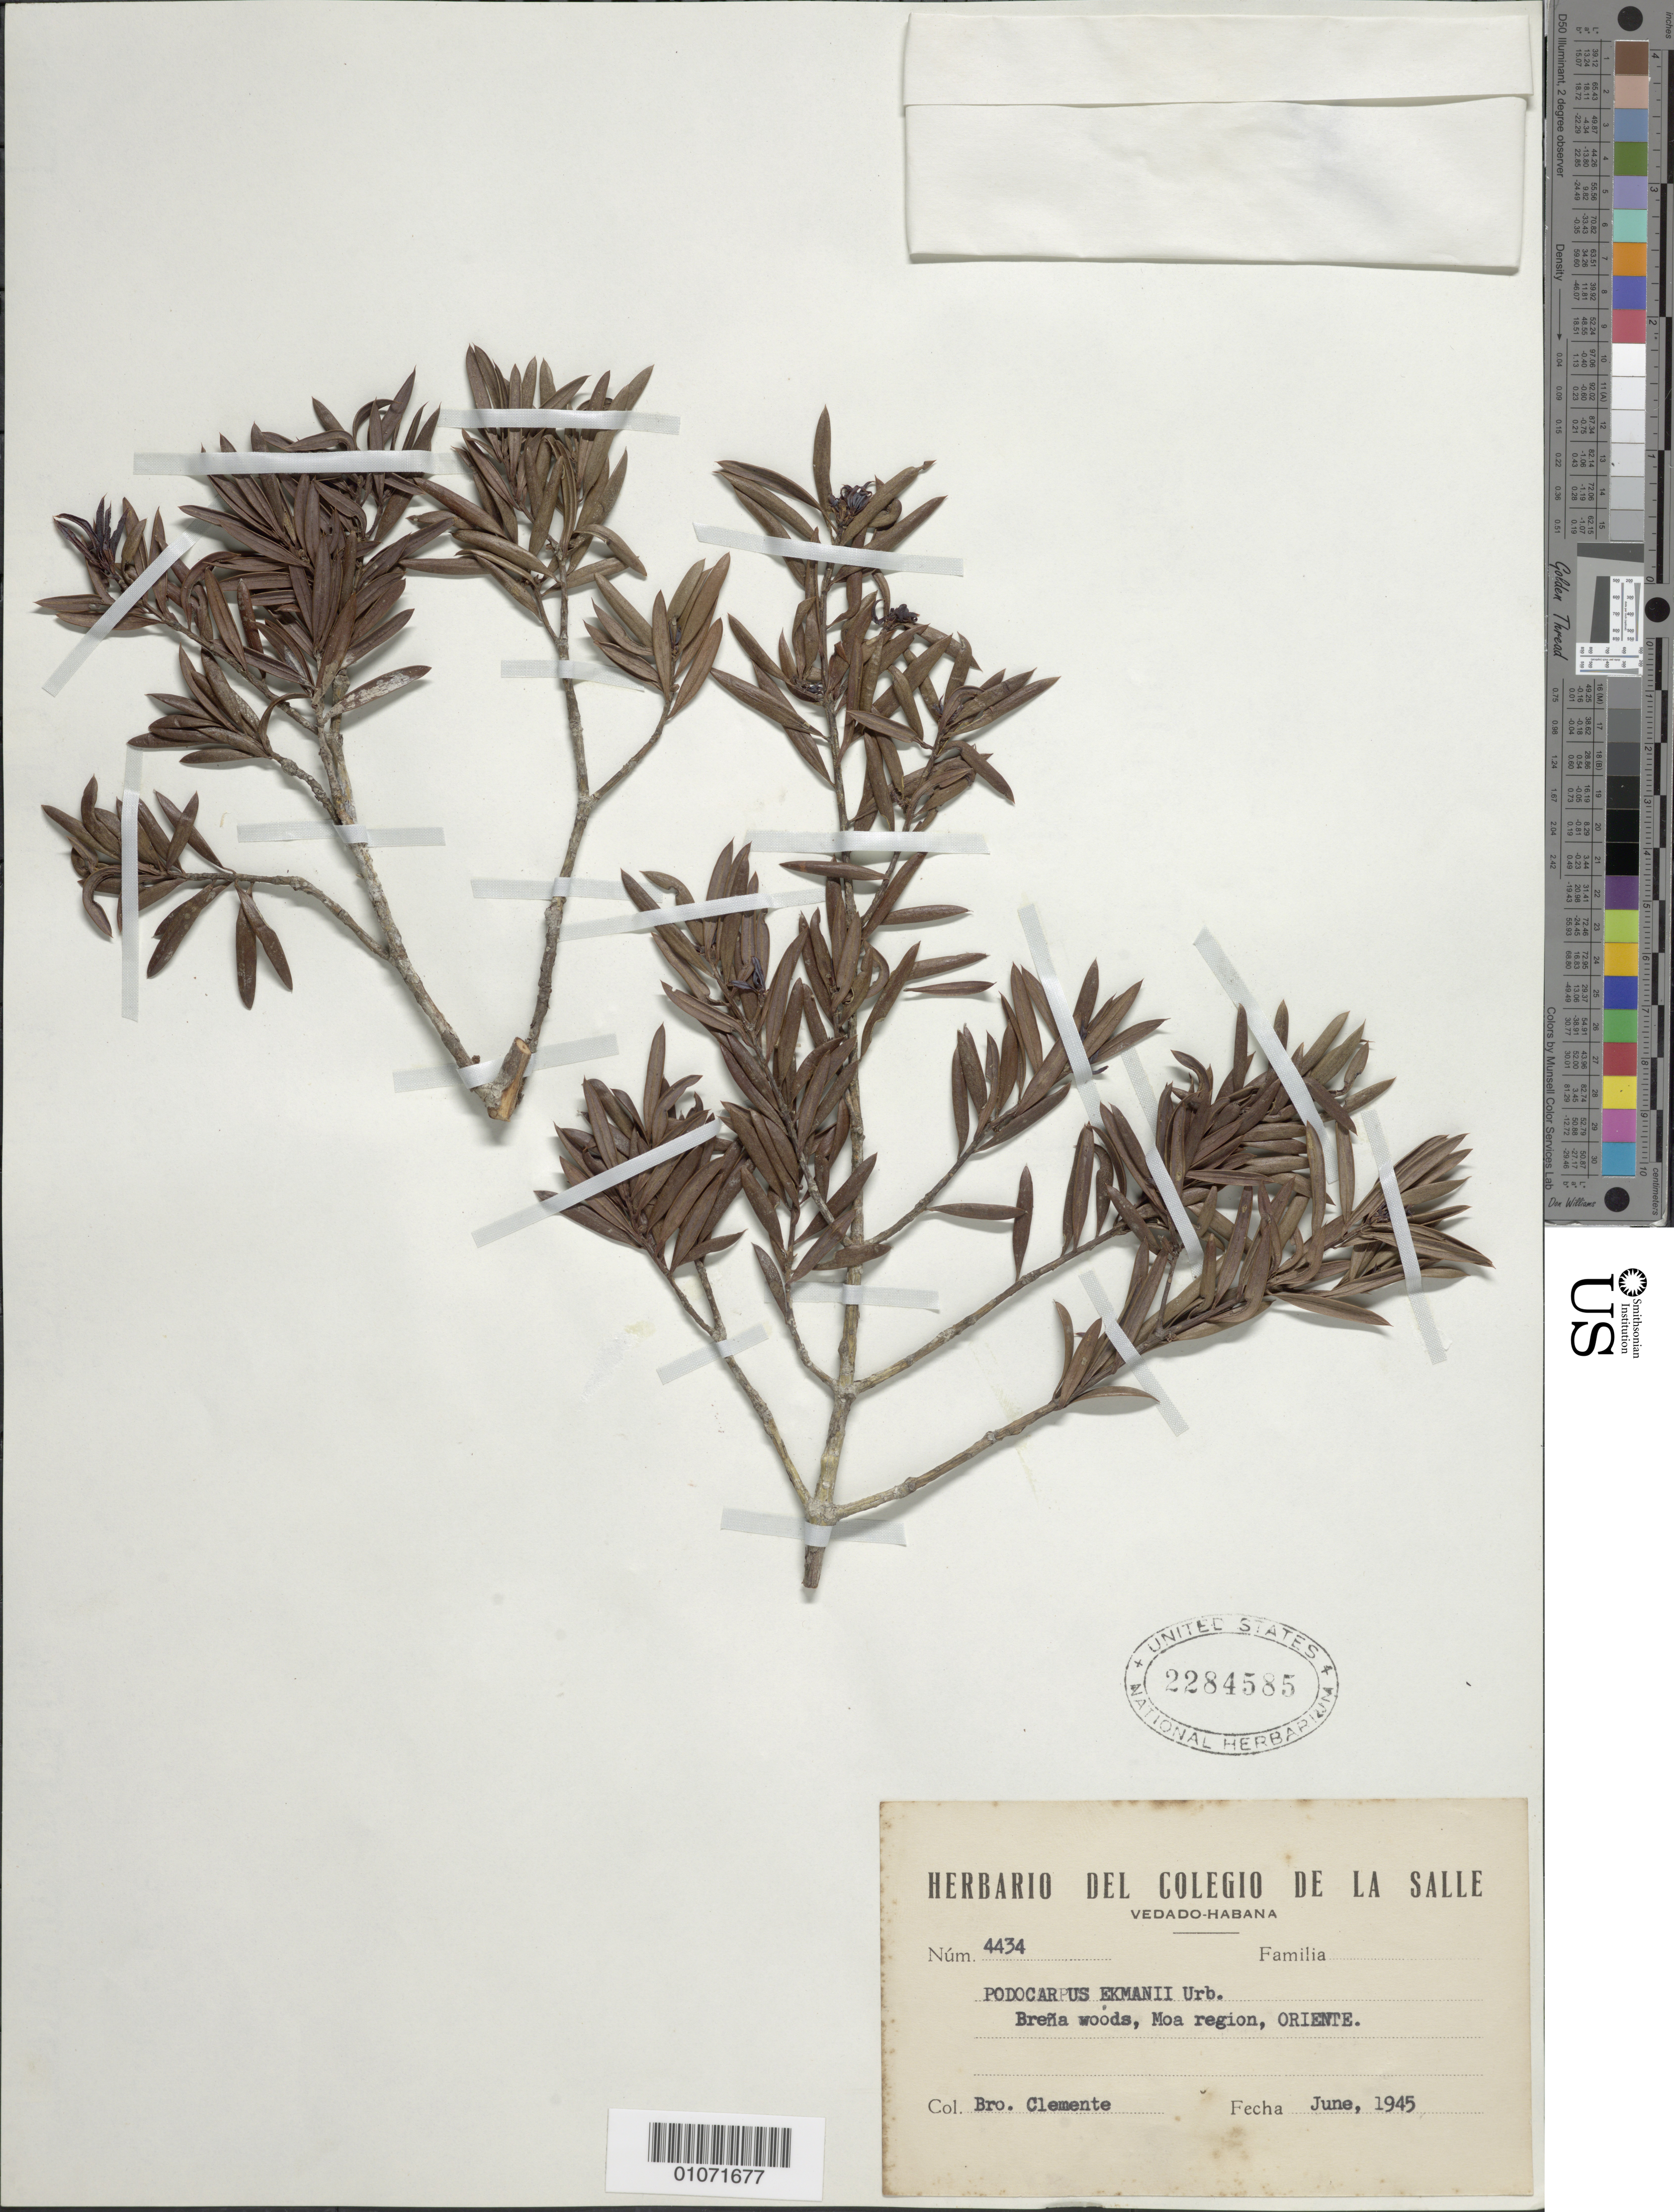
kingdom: Plantae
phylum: Tracheophyta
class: Pinopsida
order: Pinales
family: Podocarpaceae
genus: Podocarpus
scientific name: Podocarpus ekmanii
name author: Urb.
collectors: Bro. Clemente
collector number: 4434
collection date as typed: Jun 1945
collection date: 1945-06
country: Cuba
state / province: Holguín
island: Cuba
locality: Brena woods, Moa region Oriente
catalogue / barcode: US 2284585